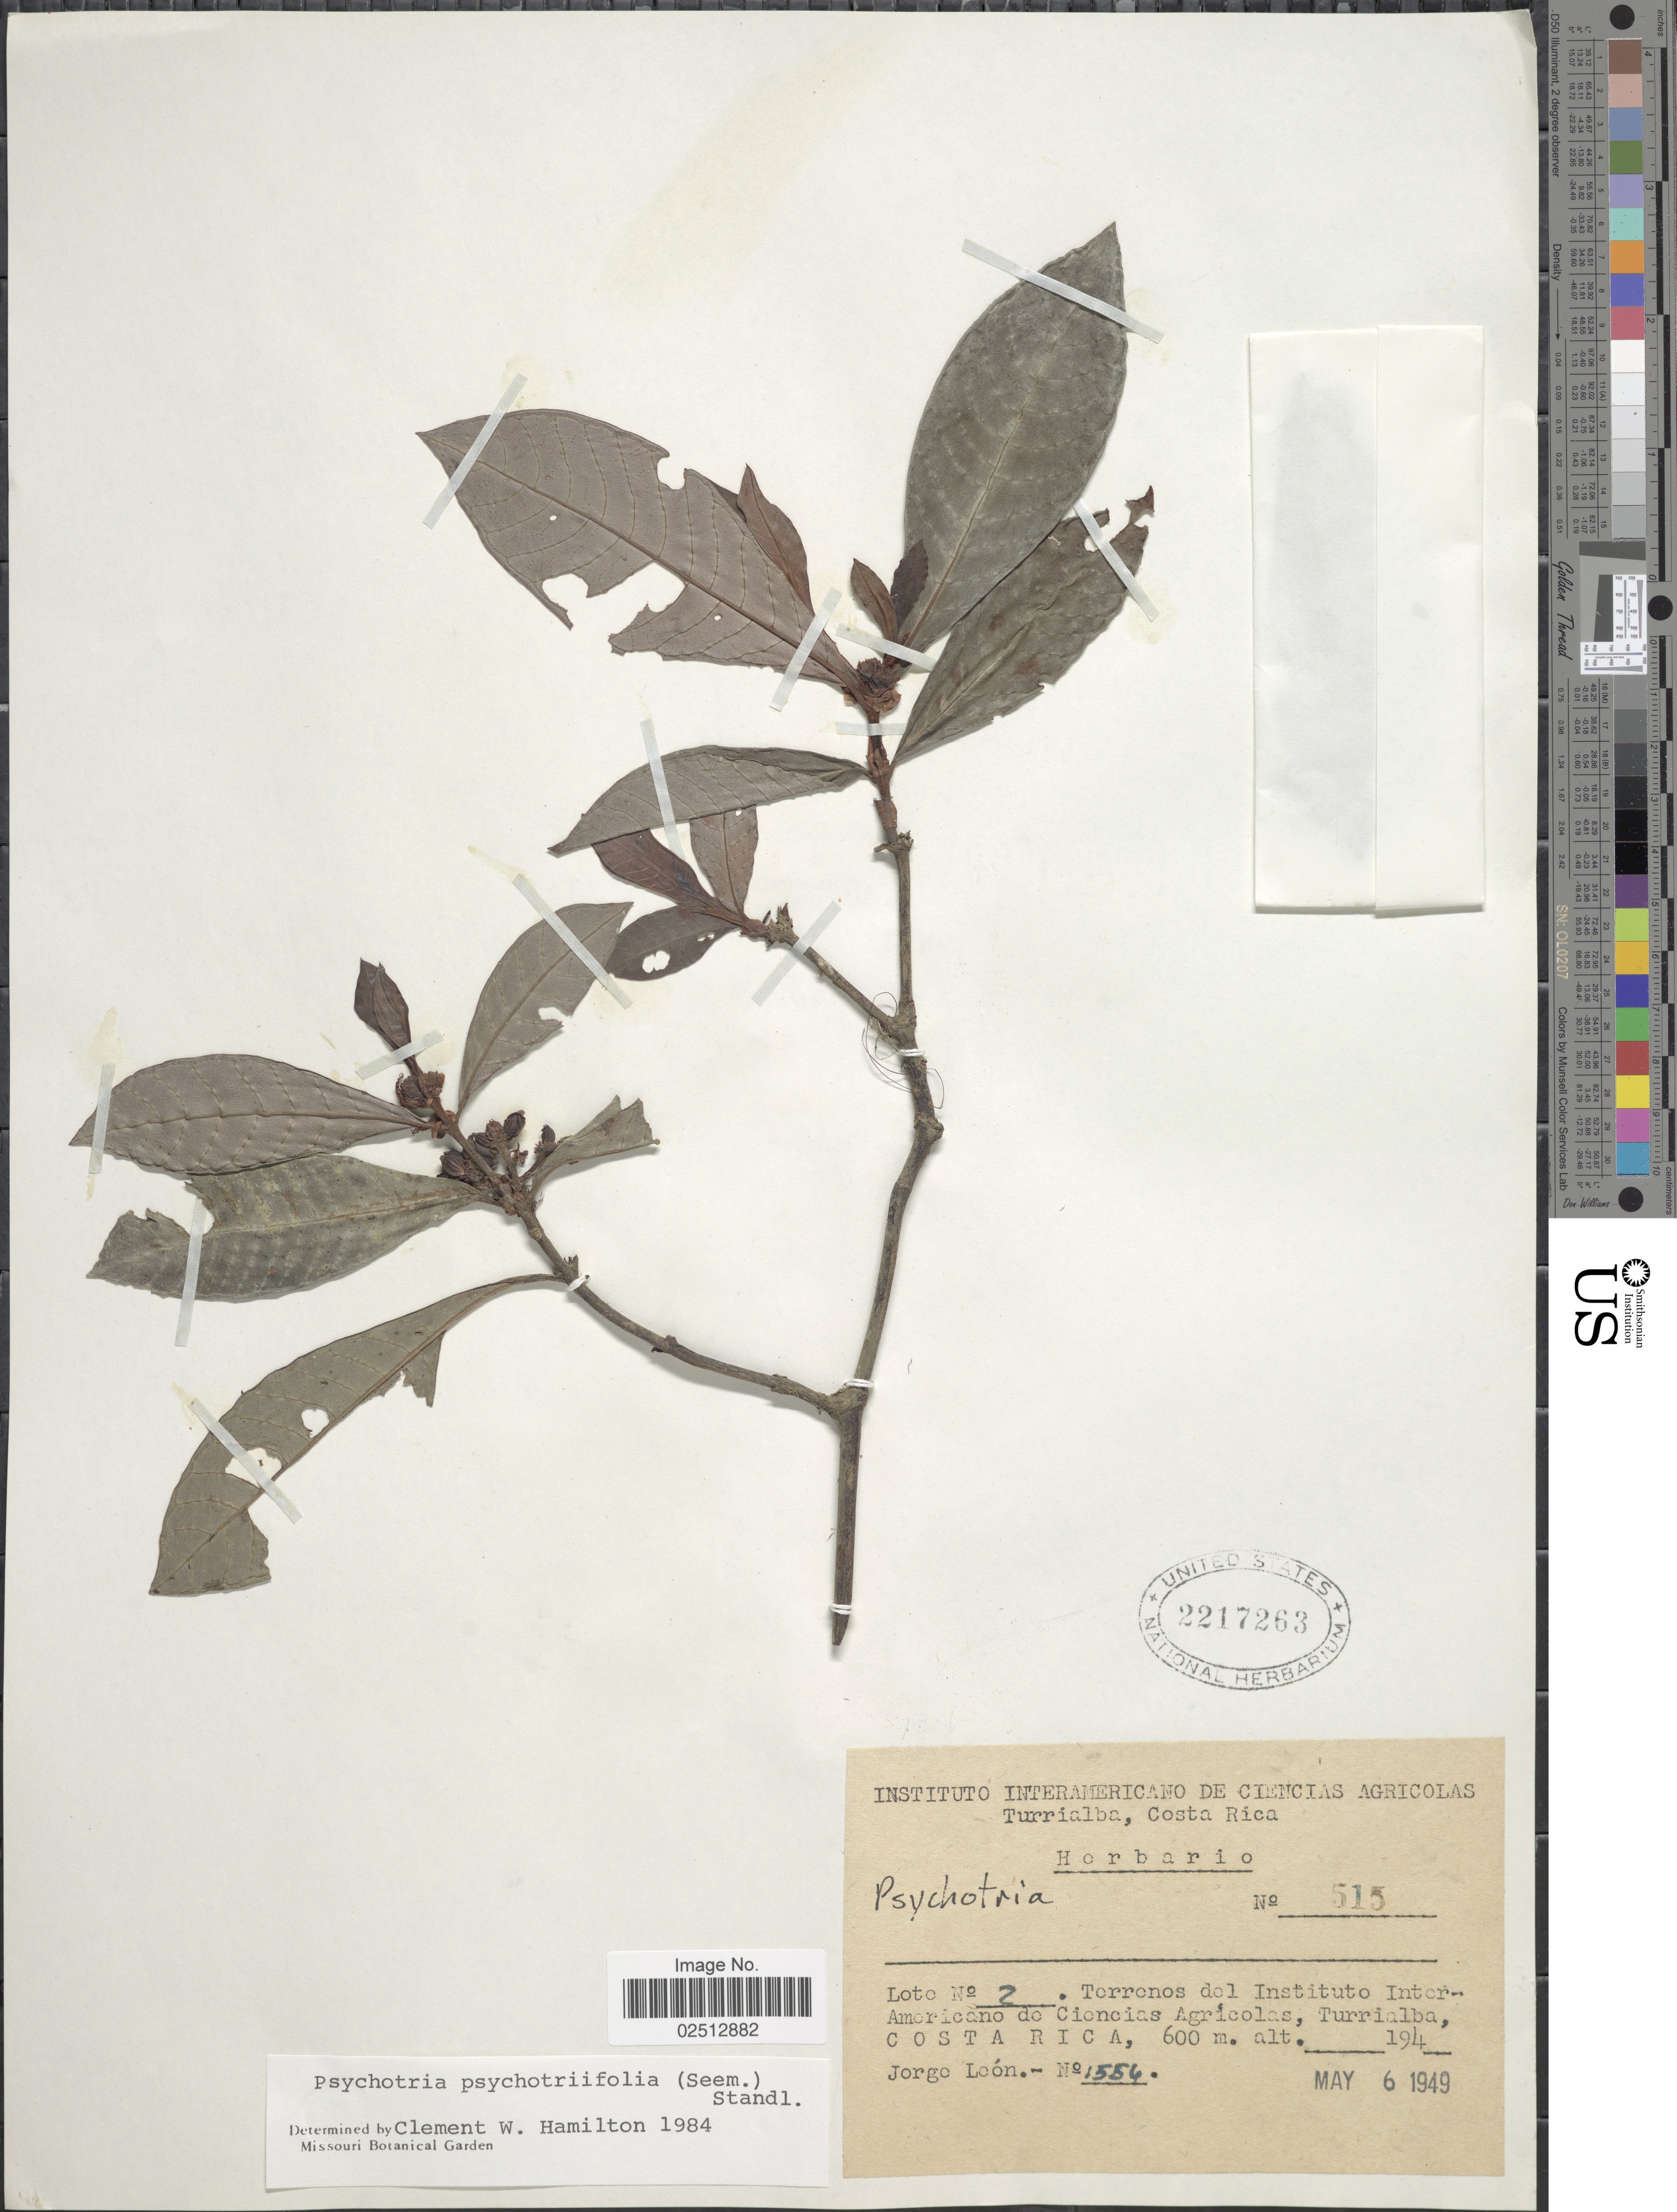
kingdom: Plantae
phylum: Tracheophyta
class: Magnoliopsida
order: Gentianales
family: Rubiaceae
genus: Psychotria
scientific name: Psychotria psychotriaefolia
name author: (Seem.) Standl.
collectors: J. León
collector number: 1556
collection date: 1949-05-06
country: Costa Rica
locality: Terrenos del Instituto Inter-Americano de Ciencias Agricolas, Turrialba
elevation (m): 600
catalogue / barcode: US 2217263